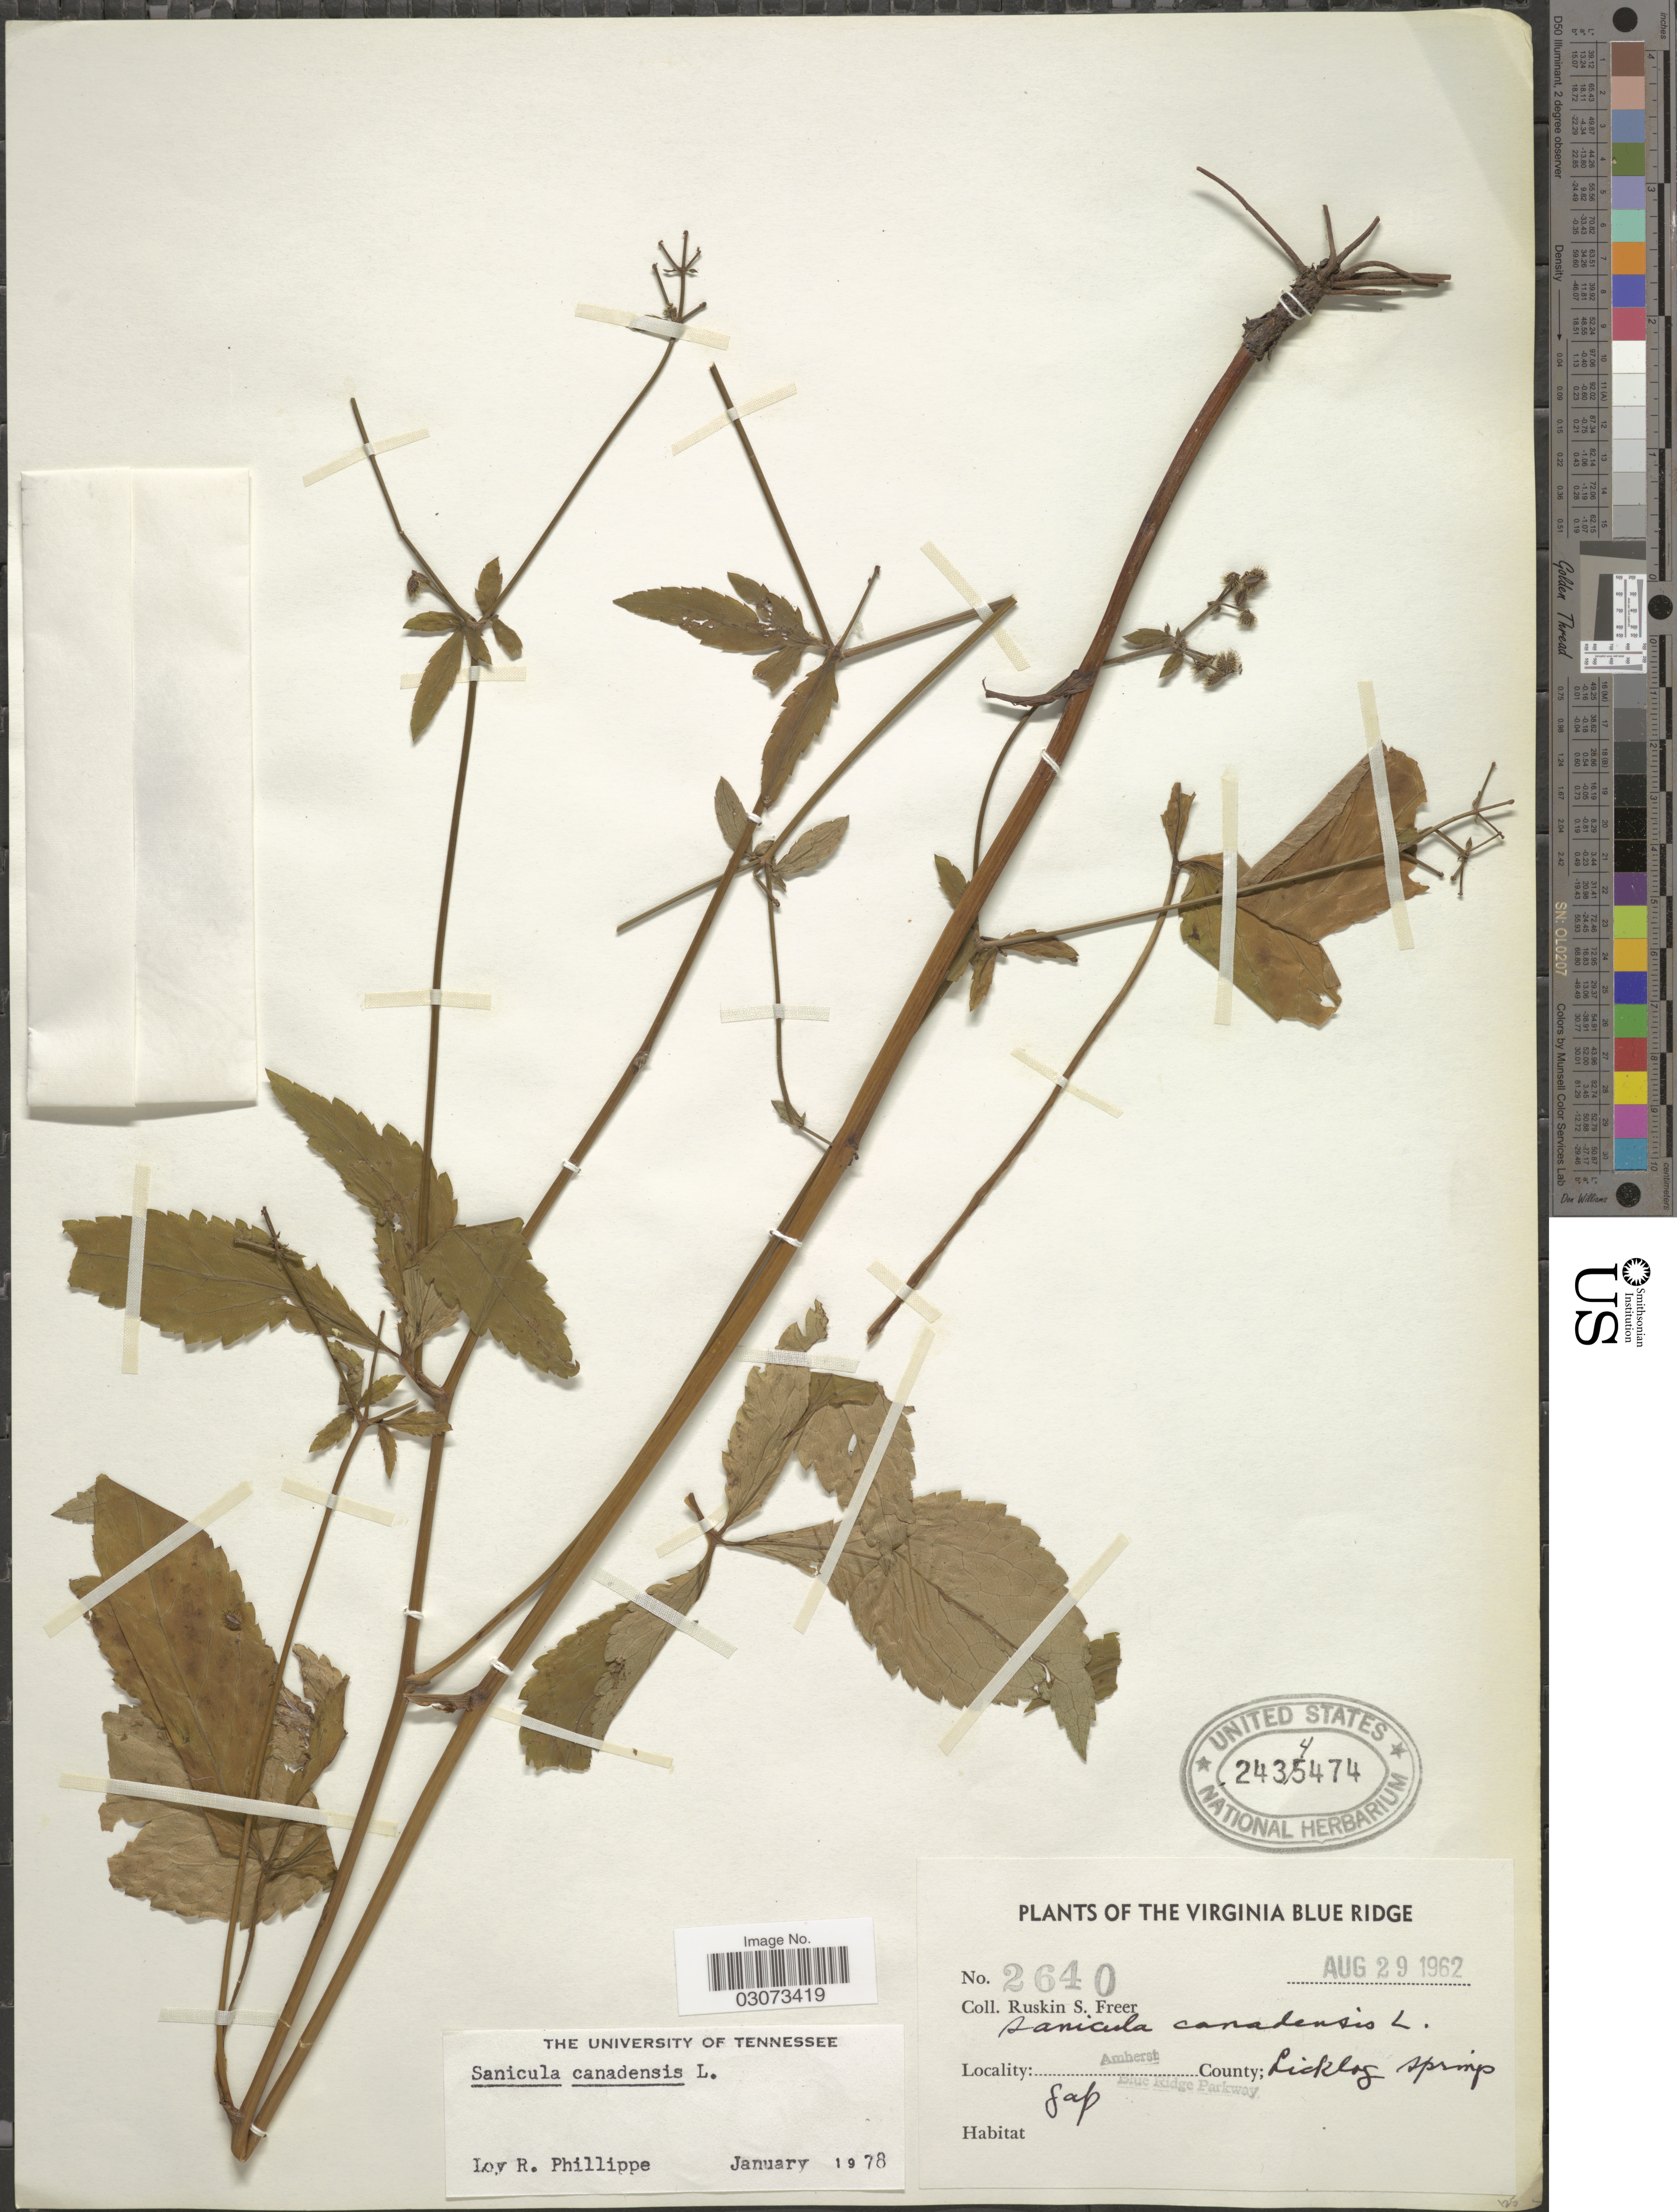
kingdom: Plantae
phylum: Tracheophyta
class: Magnoliopsida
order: Apiales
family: Apiaceae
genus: Sanicula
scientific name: Sanicula canadensis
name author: L.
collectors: R. Freer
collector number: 2640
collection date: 1962-08-29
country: United States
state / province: Virginia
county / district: Amherst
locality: Virginia Blue Ridge. Amherst County; Licklog Spring. Blue Ridge Parkway. Gap.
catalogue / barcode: US 2434474